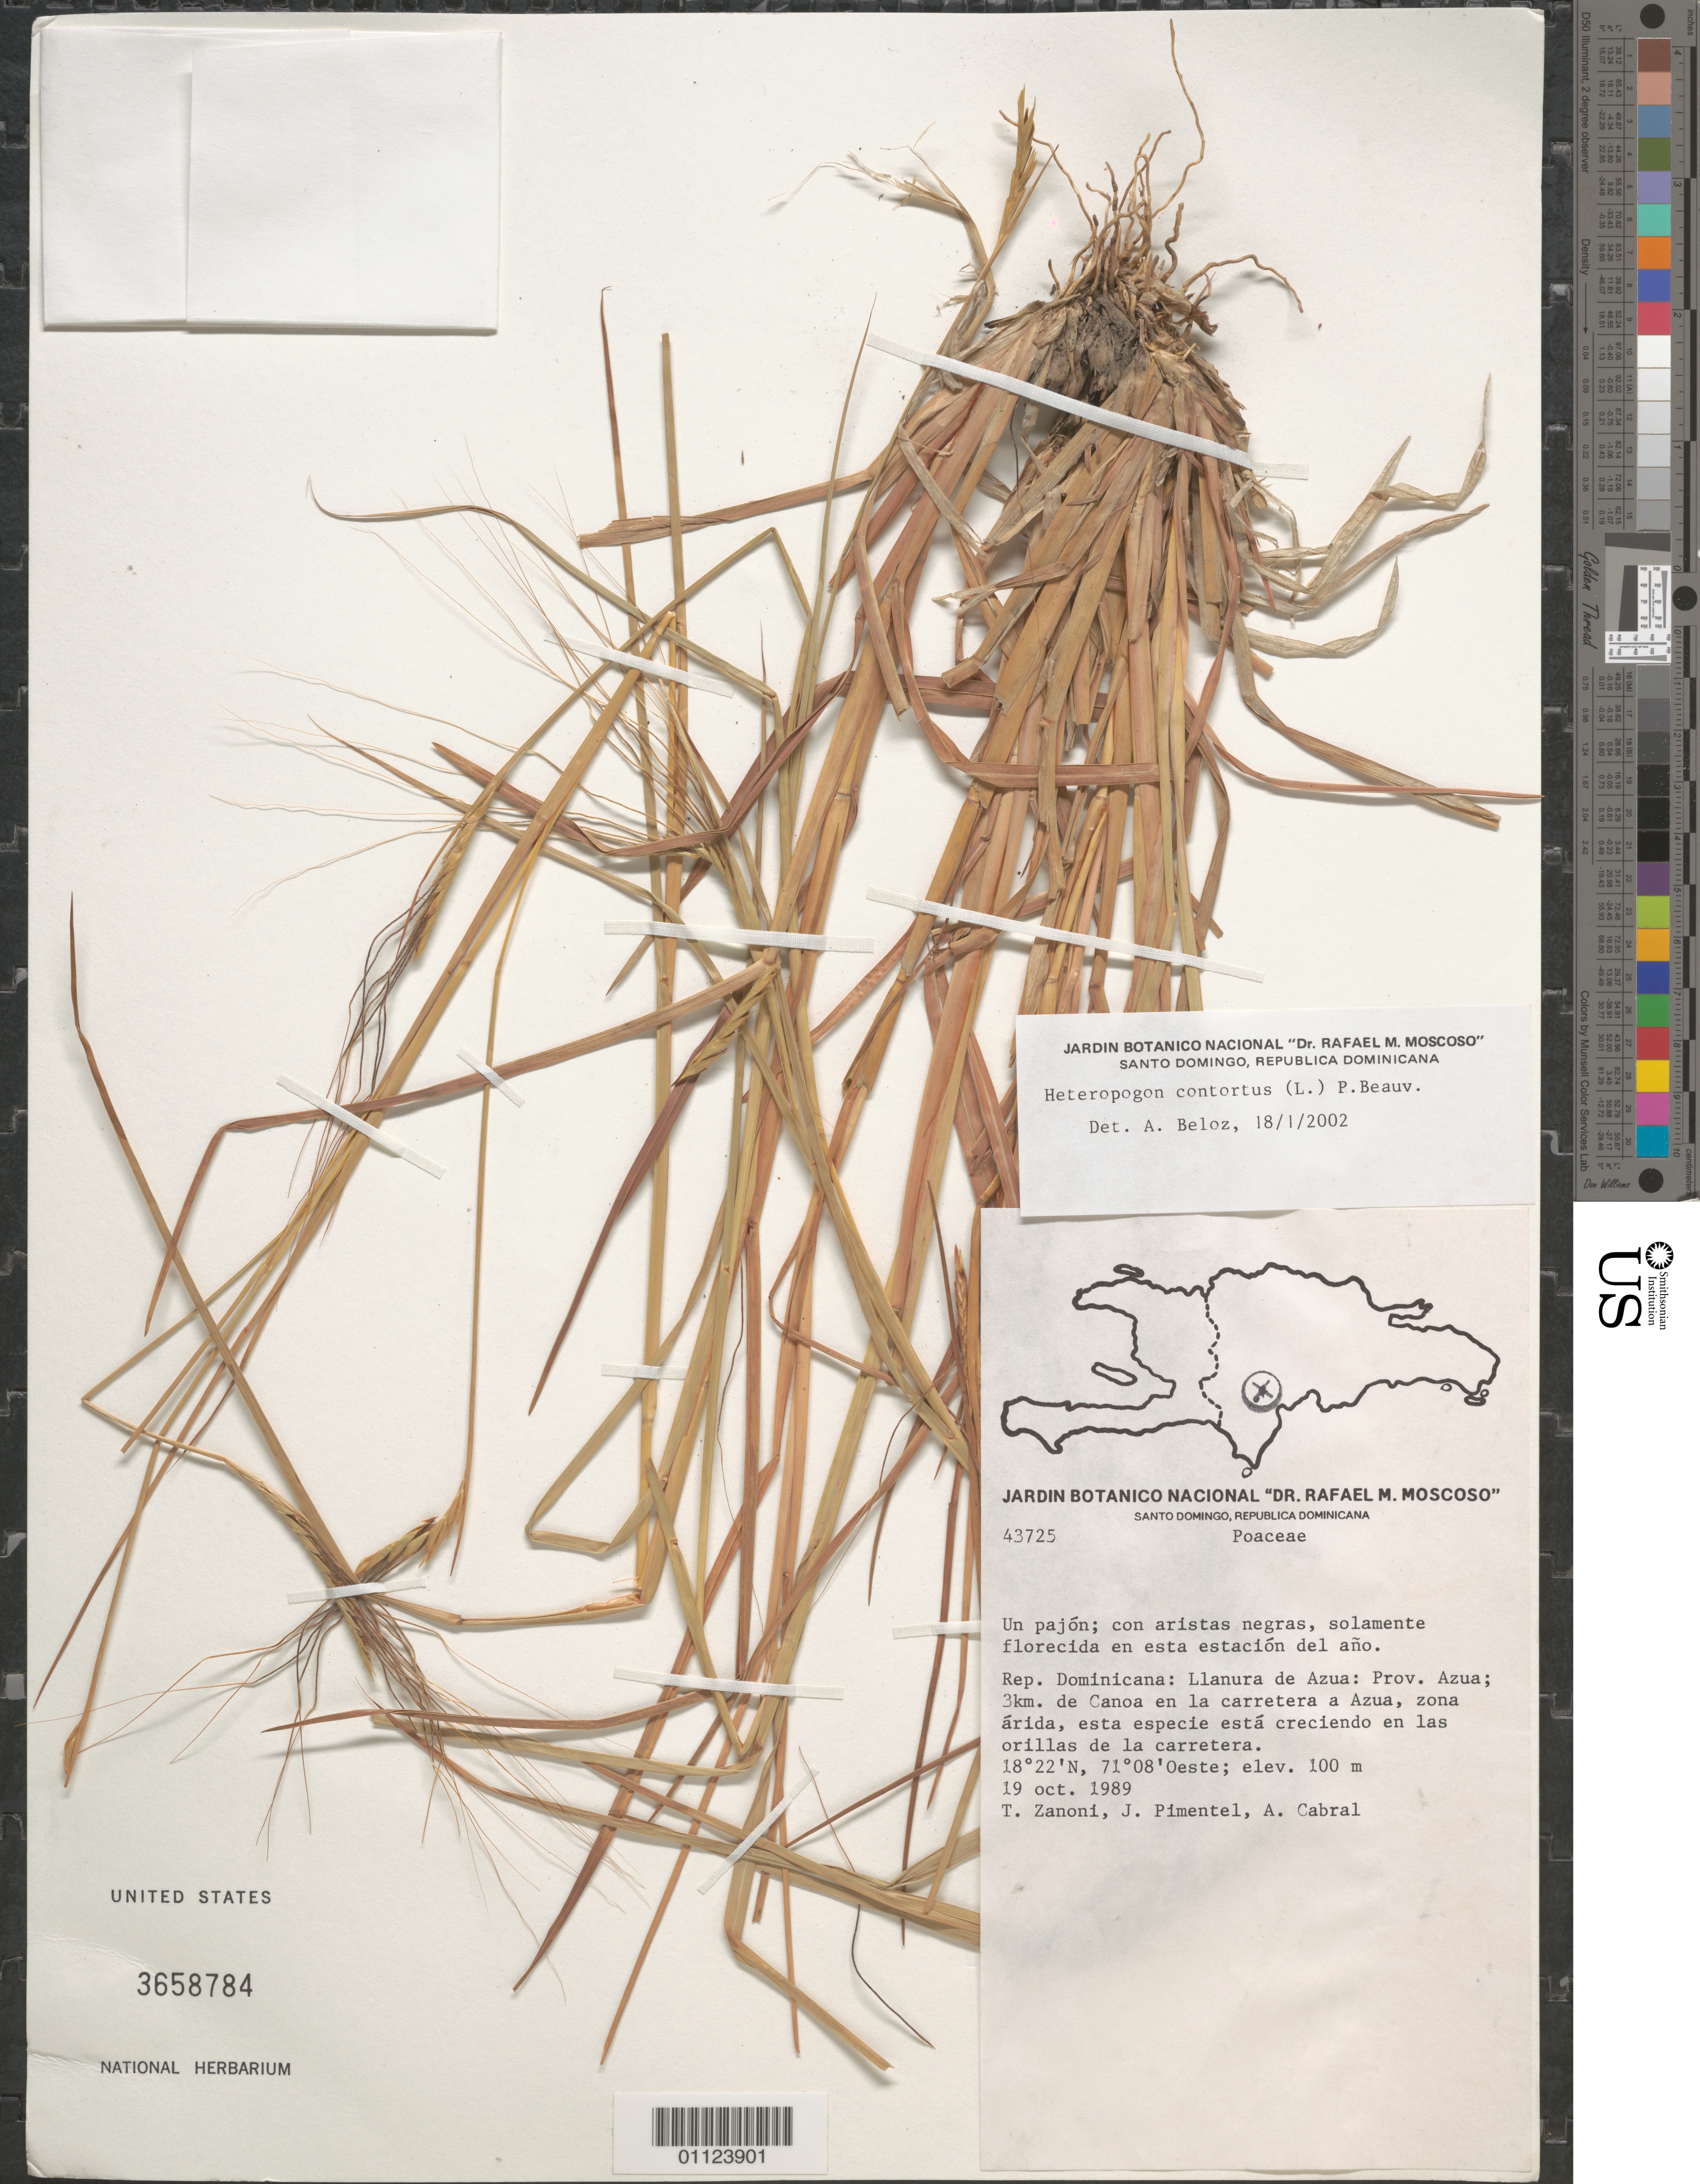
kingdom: Plantae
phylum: Tracheophyta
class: Liliopsida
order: Poales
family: Poaceae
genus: Heteropogon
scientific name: Heteropogon contortus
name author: (L.) P. Beauv. ex Roem. & Schult.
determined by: Veloz, A.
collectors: T. A. Zanoni, J. Pimentel & A. Cabral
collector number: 43725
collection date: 1989-10-19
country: Dominican Republic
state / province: Azua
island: Hispaniola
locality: Llanura de Azua, 3 km de Canoa en la carretera a Azua.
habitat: Zona árida, esta especie está creciendo enlas orillas de la carretera.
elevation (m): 100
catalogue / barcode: US 3658784